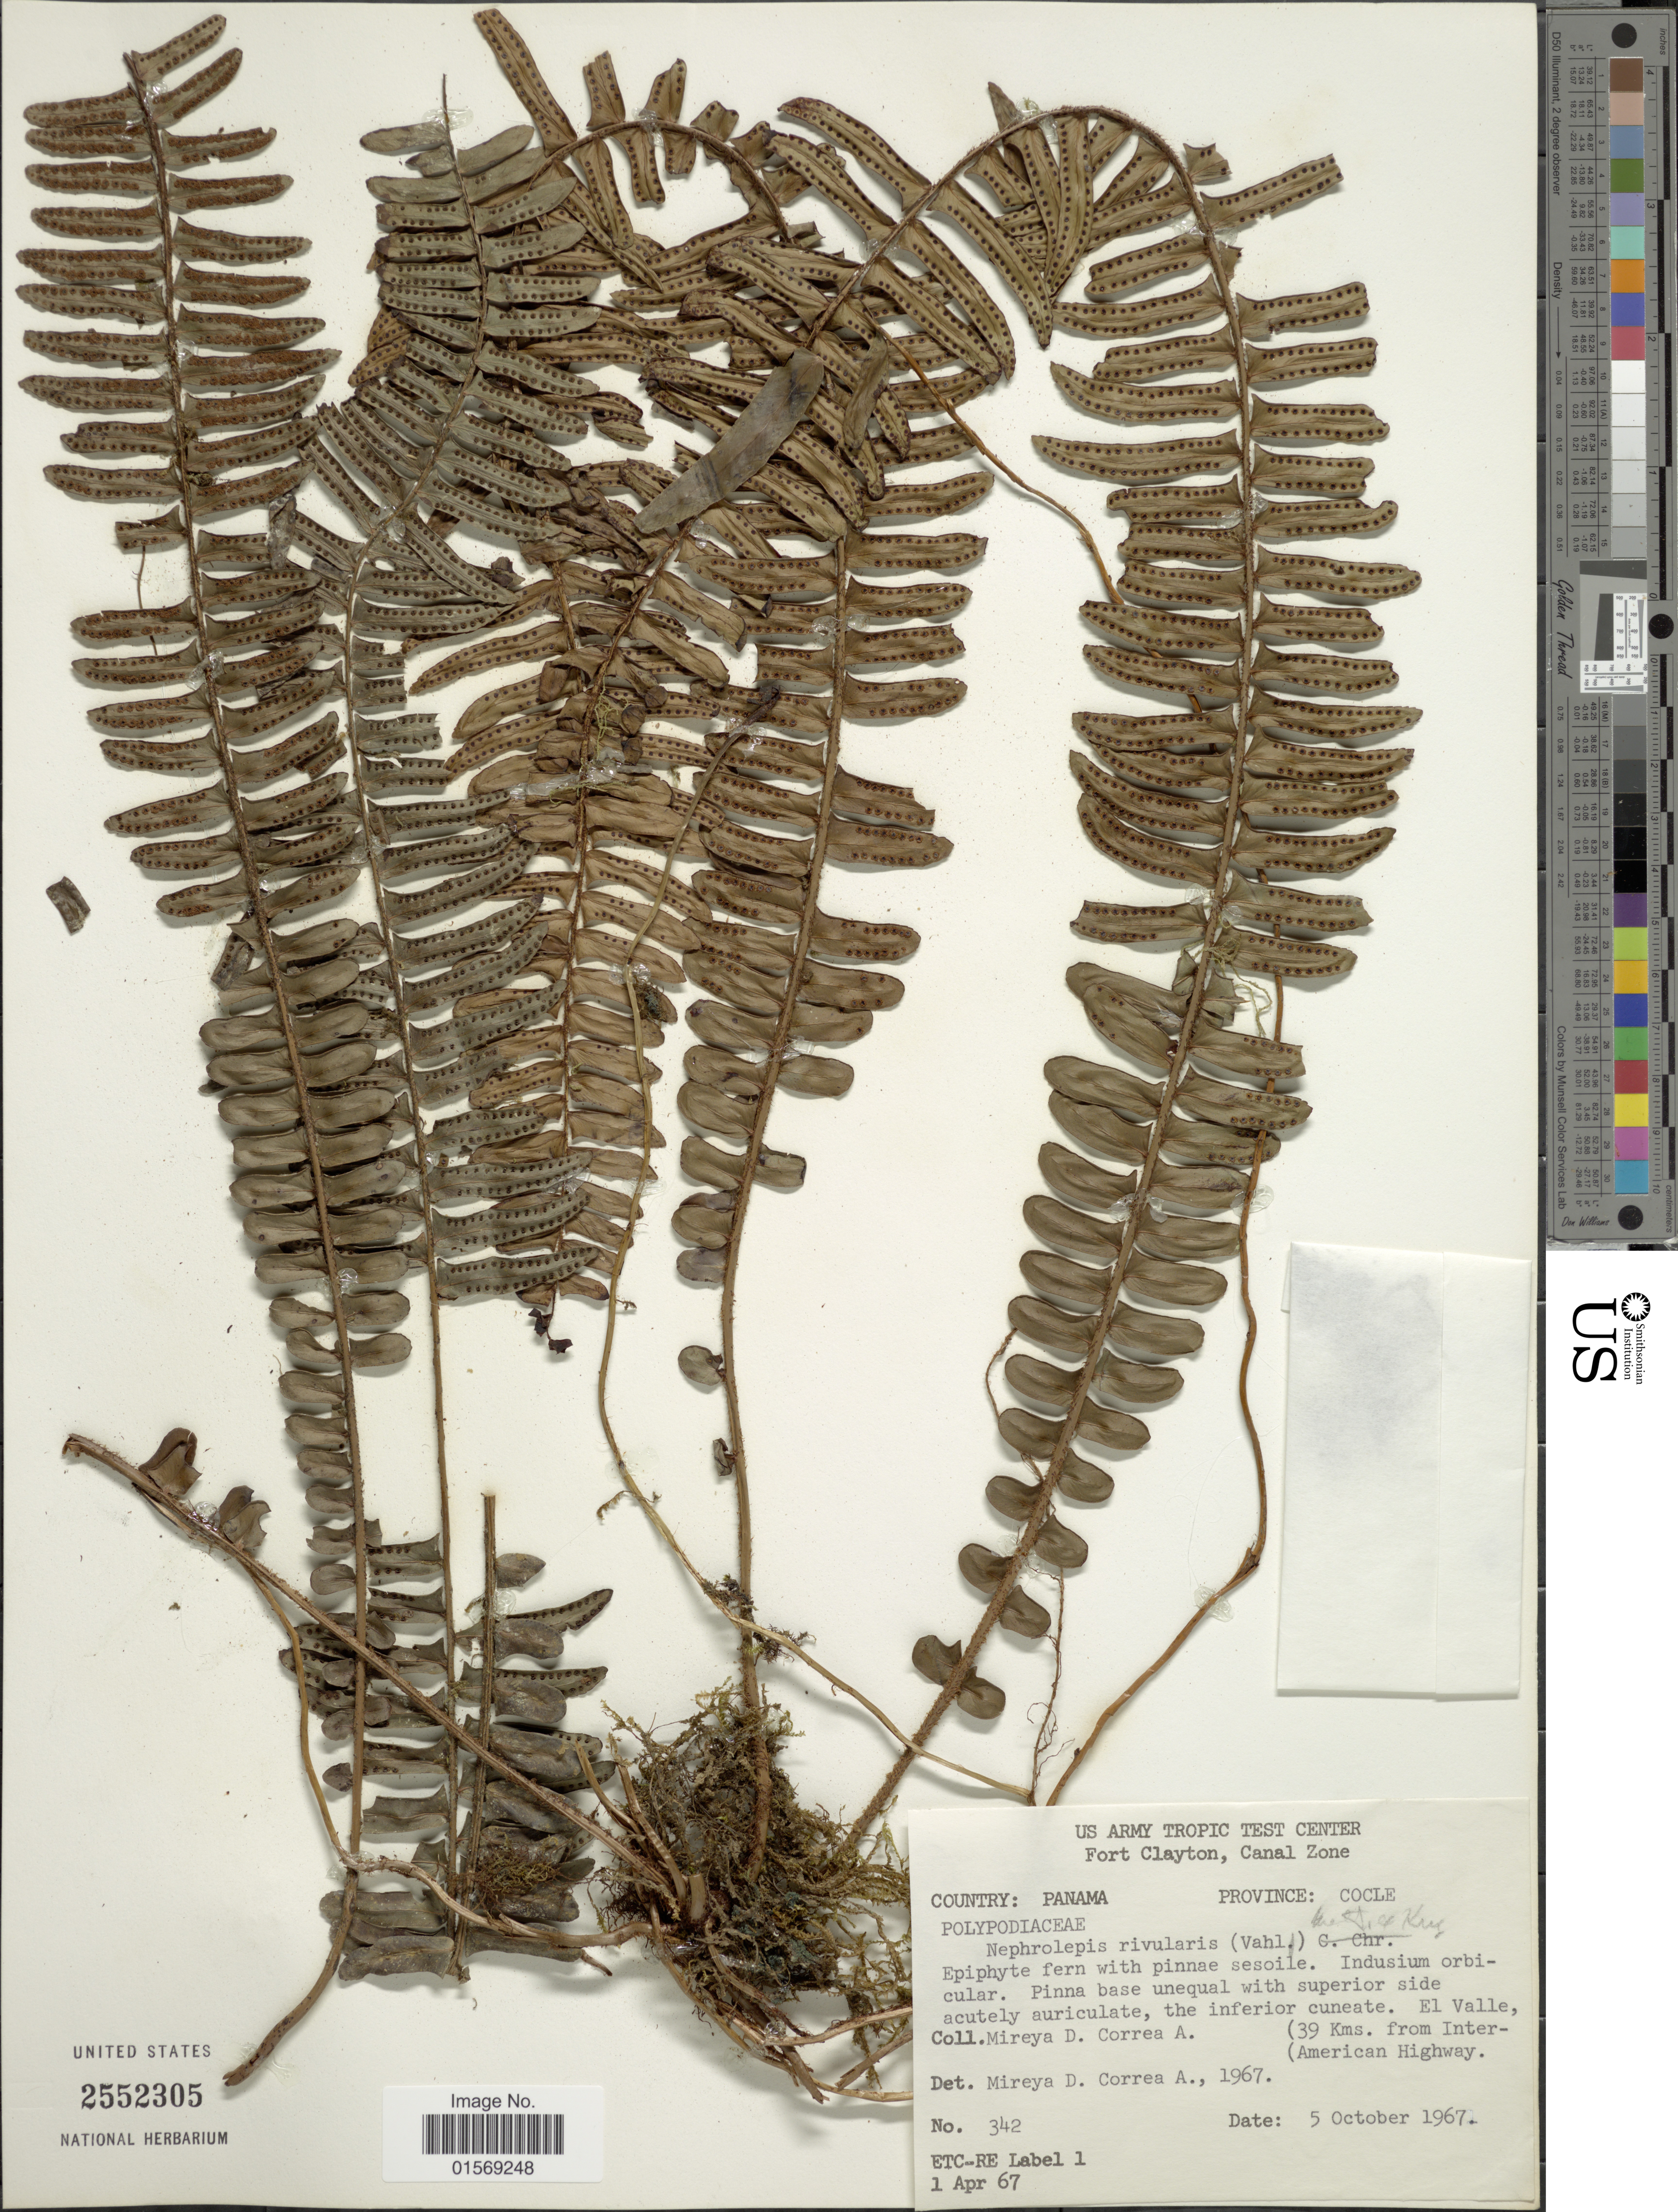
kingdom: Plantae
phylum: Tracheophyta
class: Polypodiopsida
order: Polypodiales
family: Nephrolepidaceae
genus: Nephrolepis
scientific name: Nephrolepis rivularis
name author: (Vahl) Mett. ex Krug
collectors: M. D. Corrêa-A.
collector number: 342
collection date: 1967-10-05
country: Panama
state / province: Coclé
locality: Country: Panama, Province: Cocle. El Valle, (39 Kms. from Inter American Highway).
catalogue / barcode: US 2552305